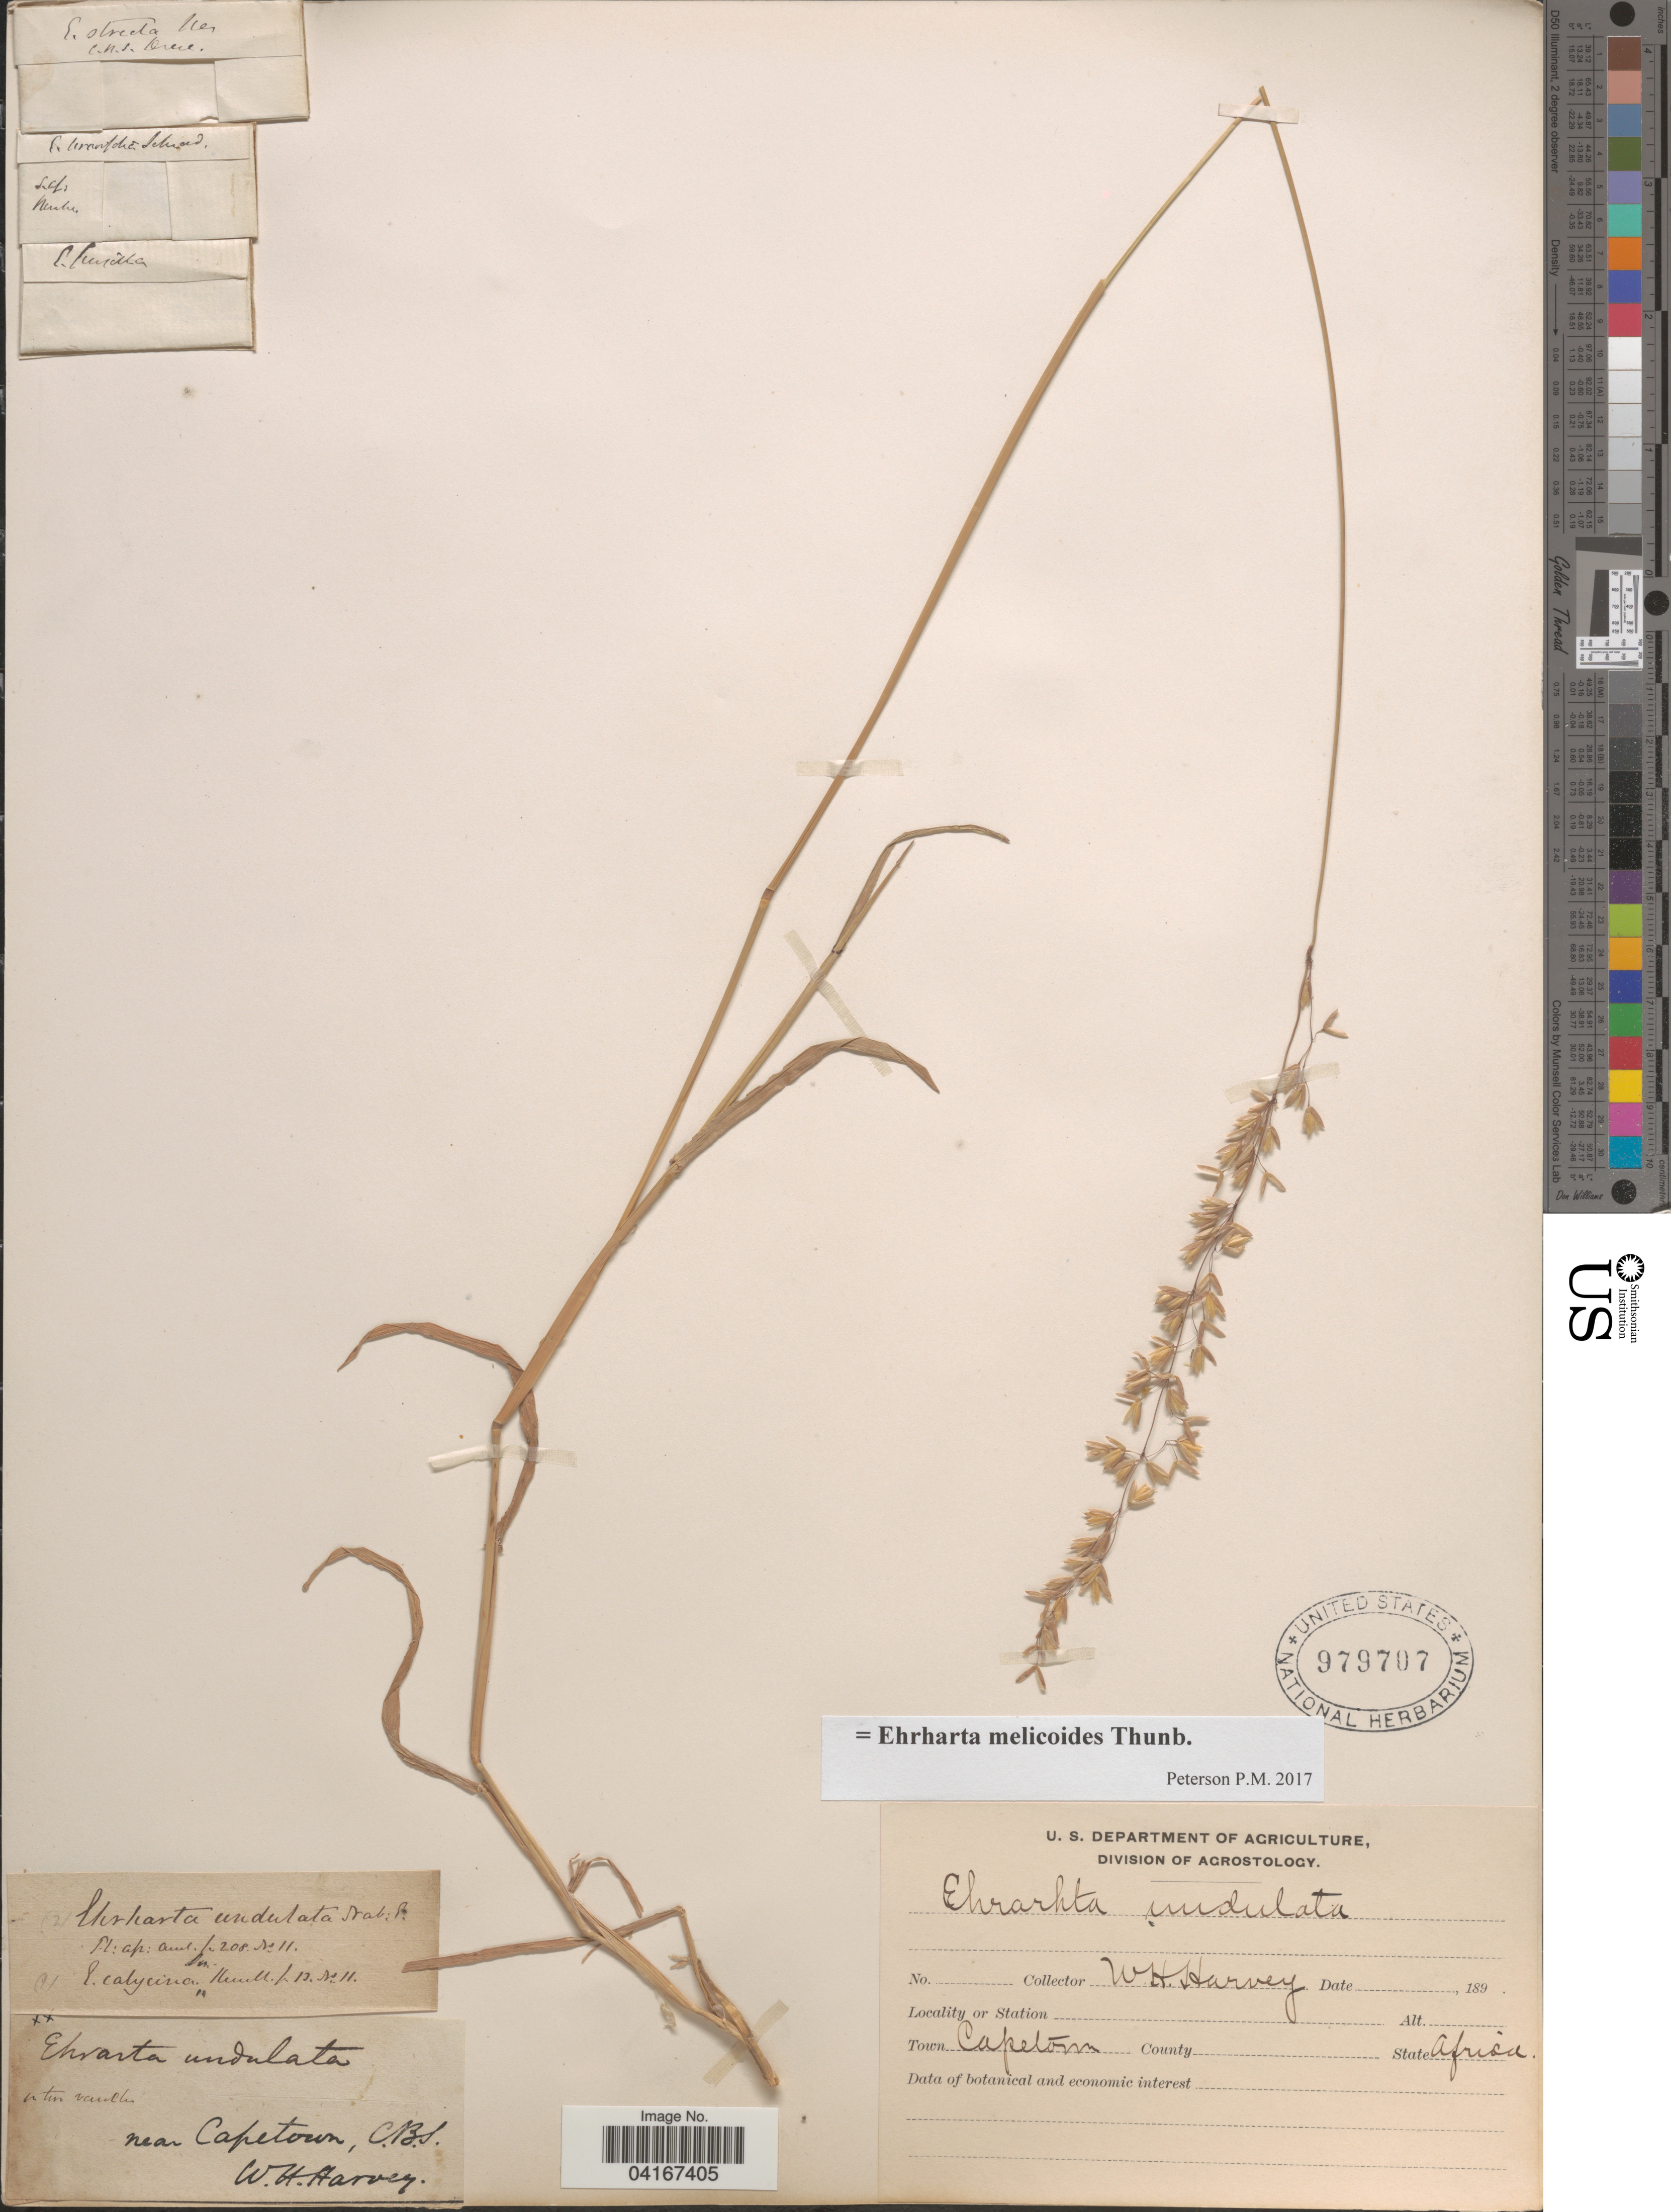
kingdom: Plantae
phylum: Tracheophyta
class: Liliopsida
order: Poales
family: Poaceae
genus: Ehrharta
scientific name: Ehrharta melicoides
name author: Thunb.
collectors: W. Harvey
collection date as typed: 189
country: South Africa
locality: Near Capetown, C.B.S.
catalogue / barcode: US 979707